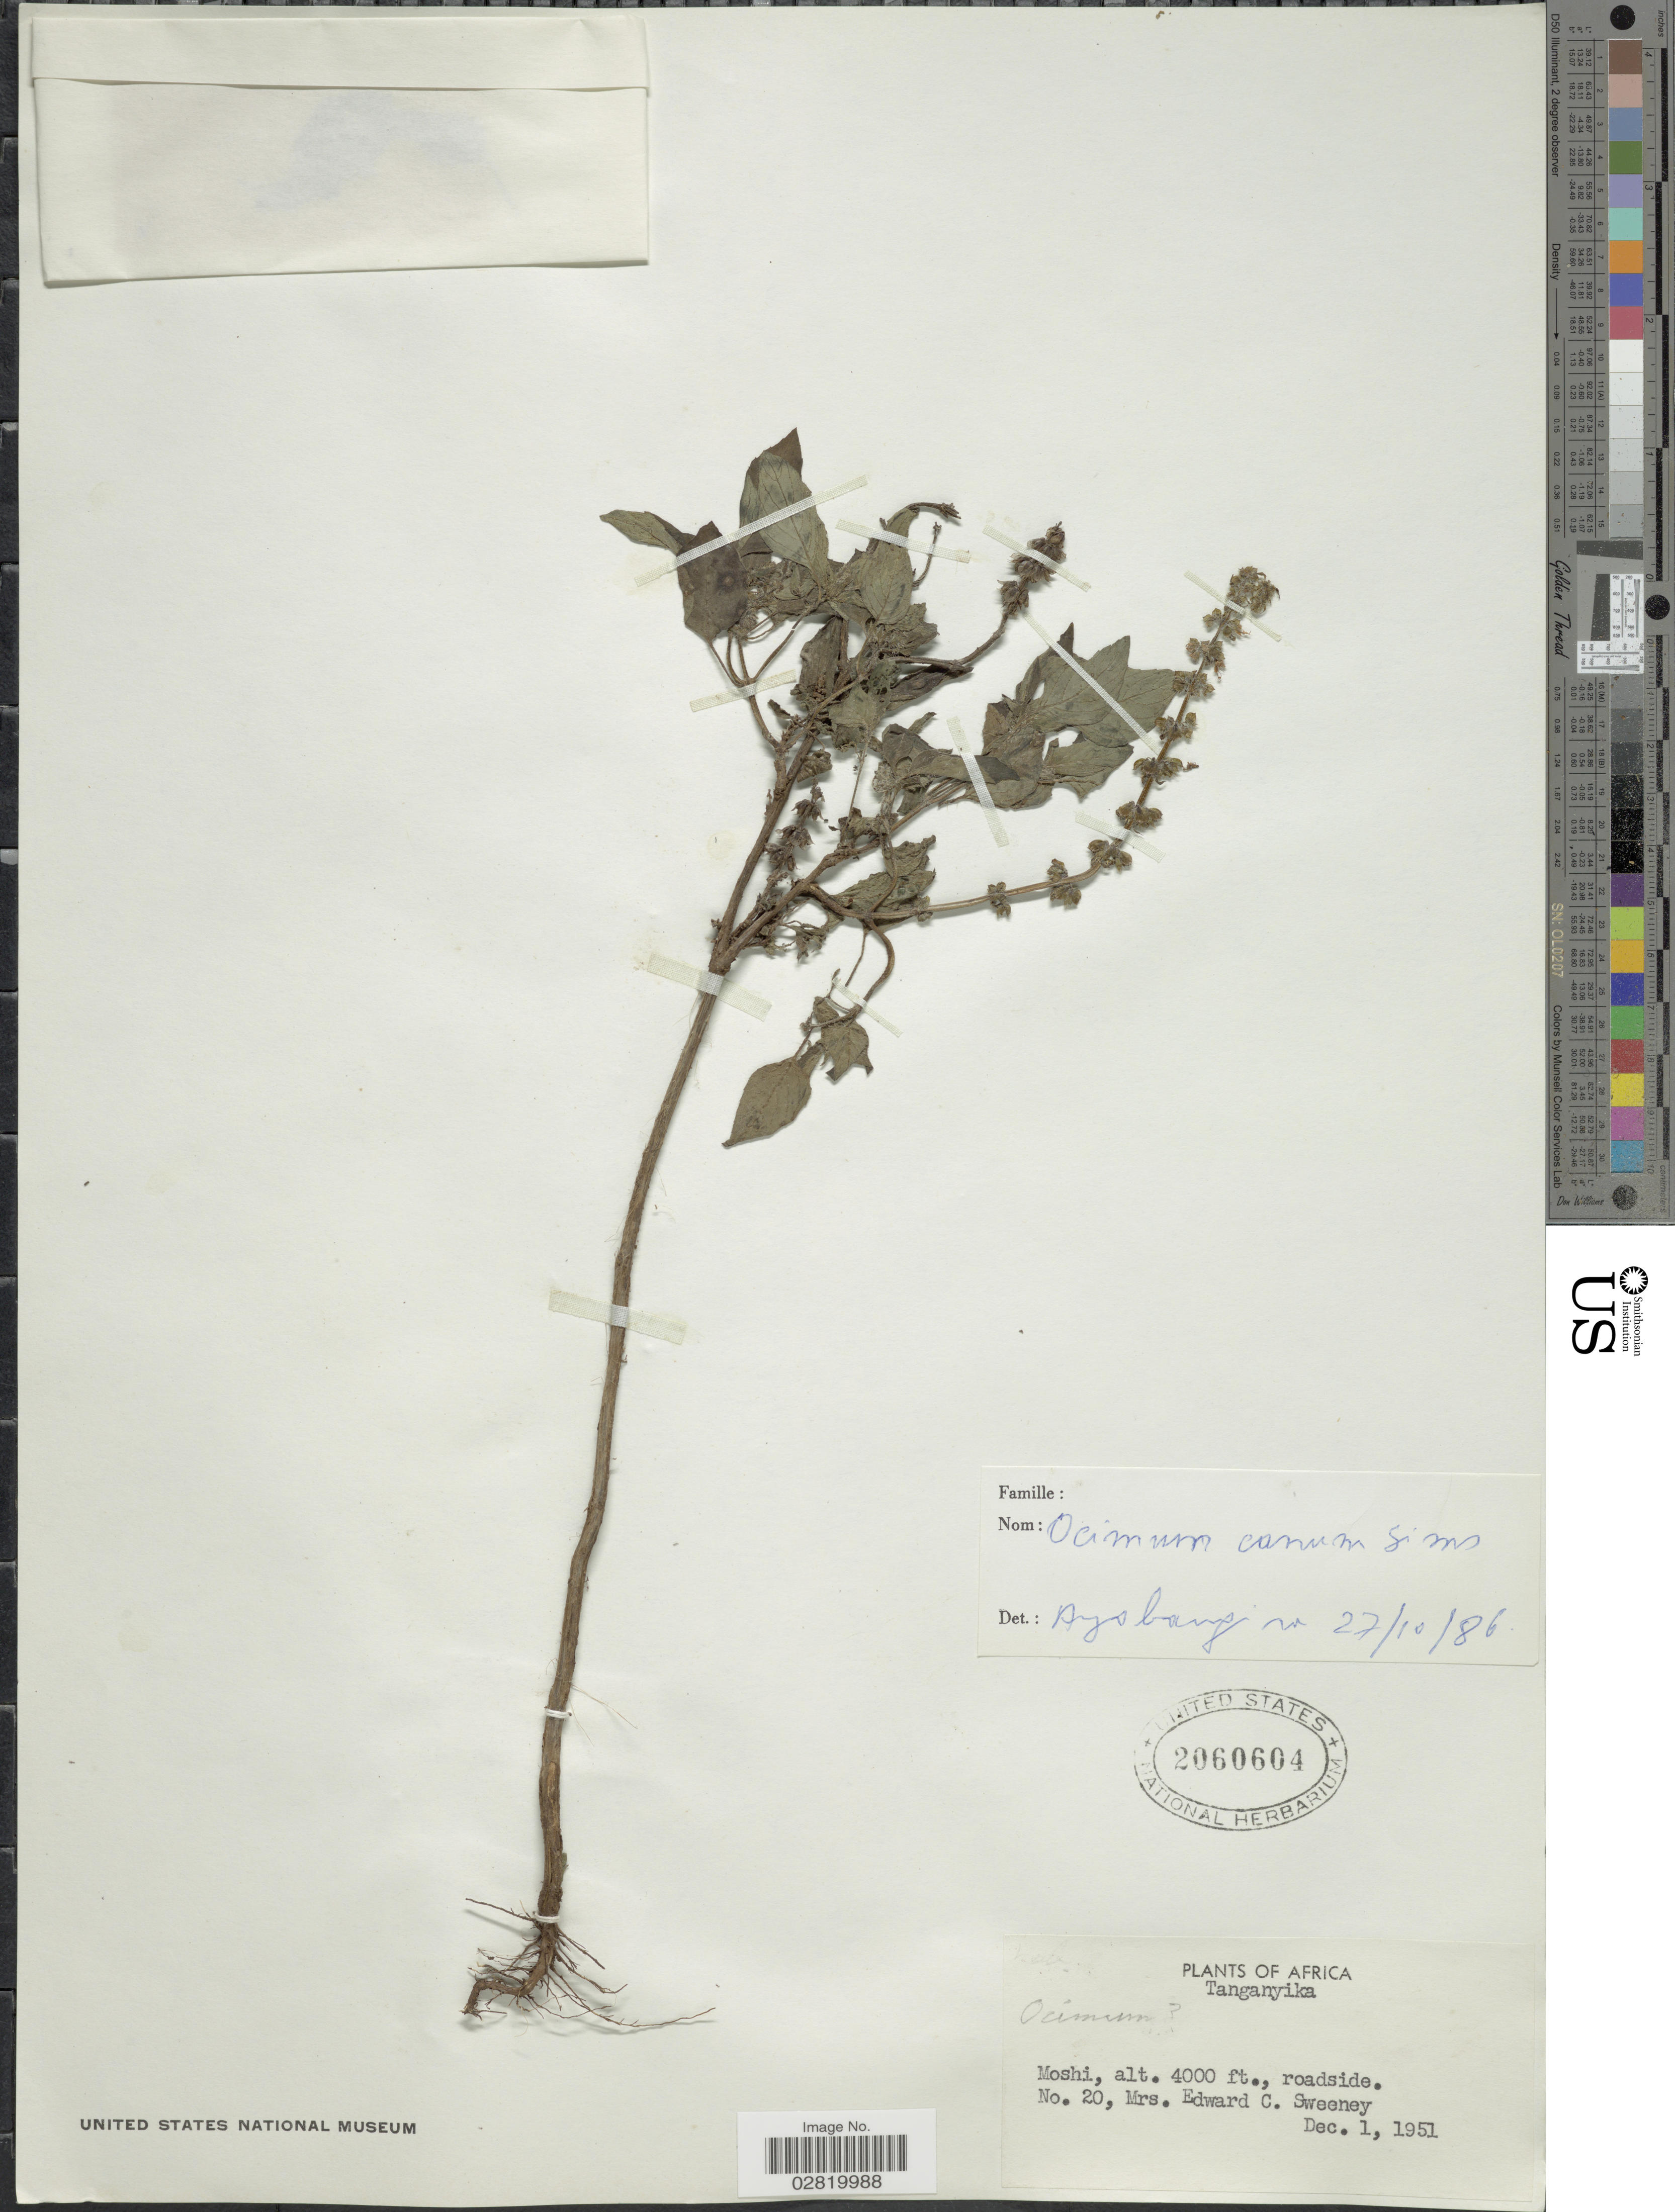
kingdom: Plantae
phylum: Tracheophyta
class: Magnoliopsida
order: Lamiales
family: Lamiaceae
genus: Ocimum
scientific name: Ocimum canum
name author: Sims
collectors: E. Sweeney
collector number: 20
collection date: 1951-12-01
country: Tanzania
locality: Tanganyika, Moshi, roadside.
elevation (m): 1219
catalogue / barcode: US 2060604